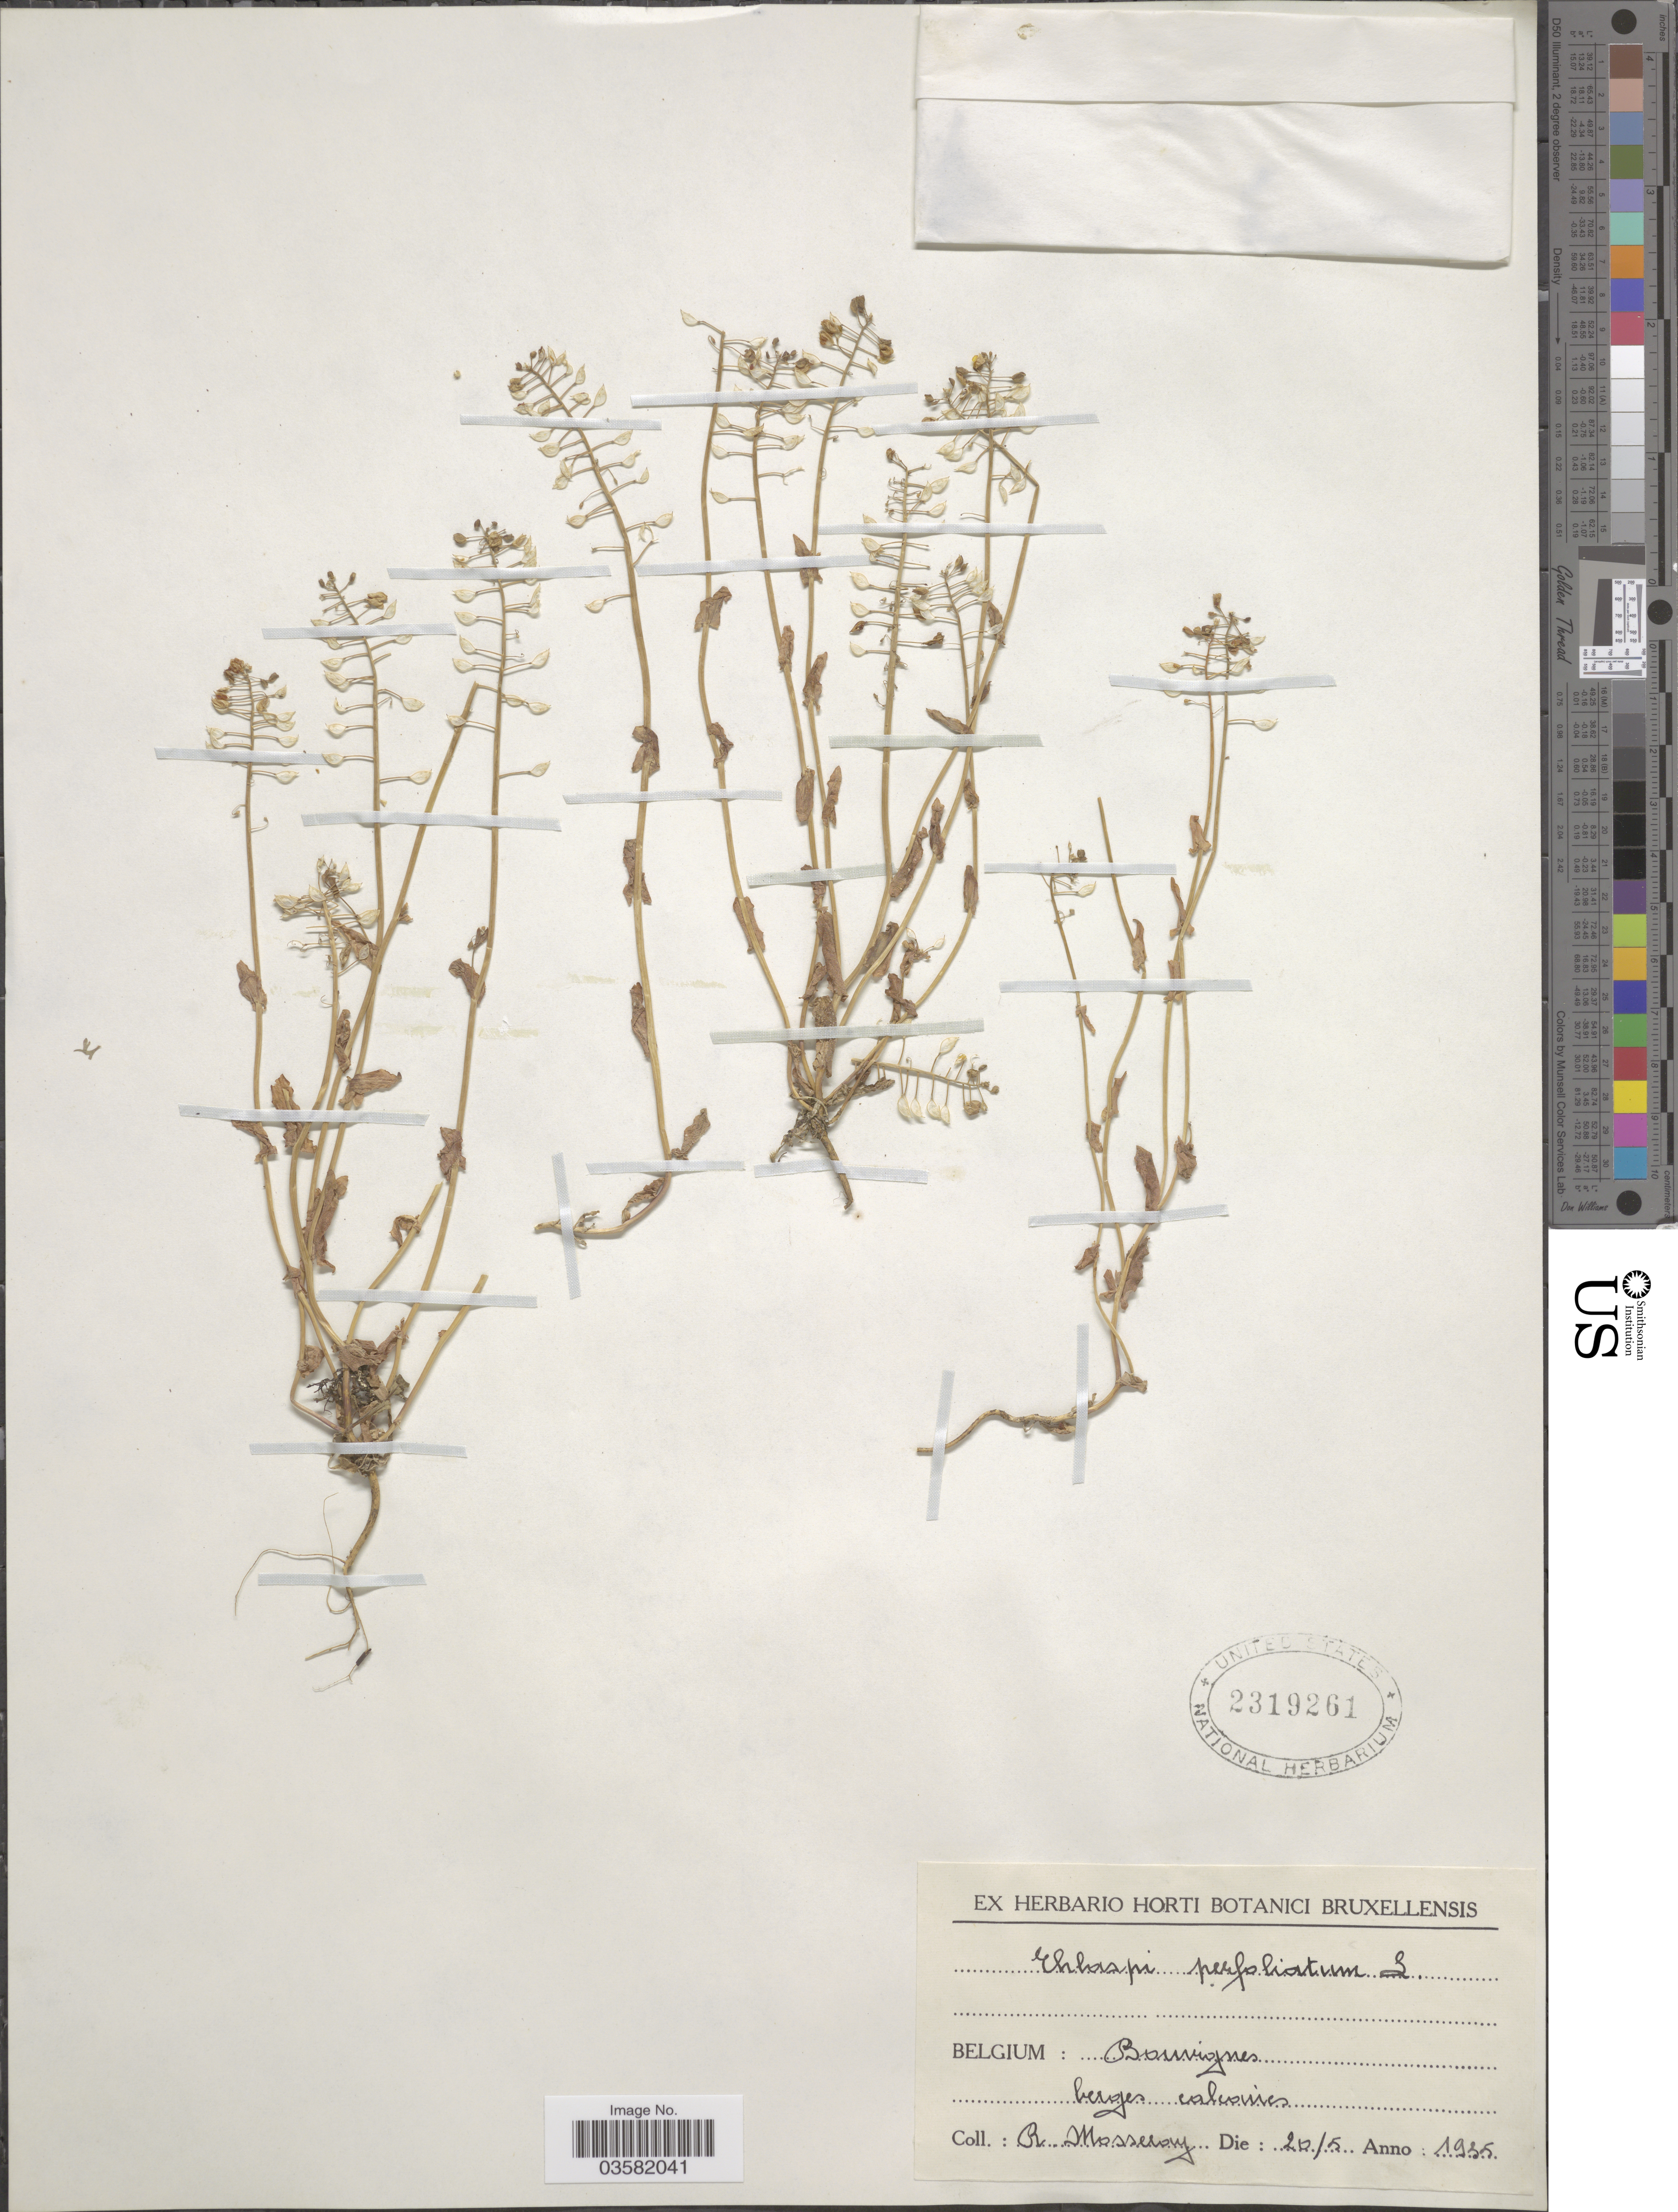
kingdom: Plantae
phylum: Tracheophyta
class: Magnoliopsida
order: Brassicales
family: Brassicaceae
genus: Thlaspi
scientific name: Thlaspi perfoliatum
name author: L.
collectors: R. Mosseray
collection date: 1935-05-20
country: Belgium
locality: Bouvignes.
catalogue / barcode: US 2319261